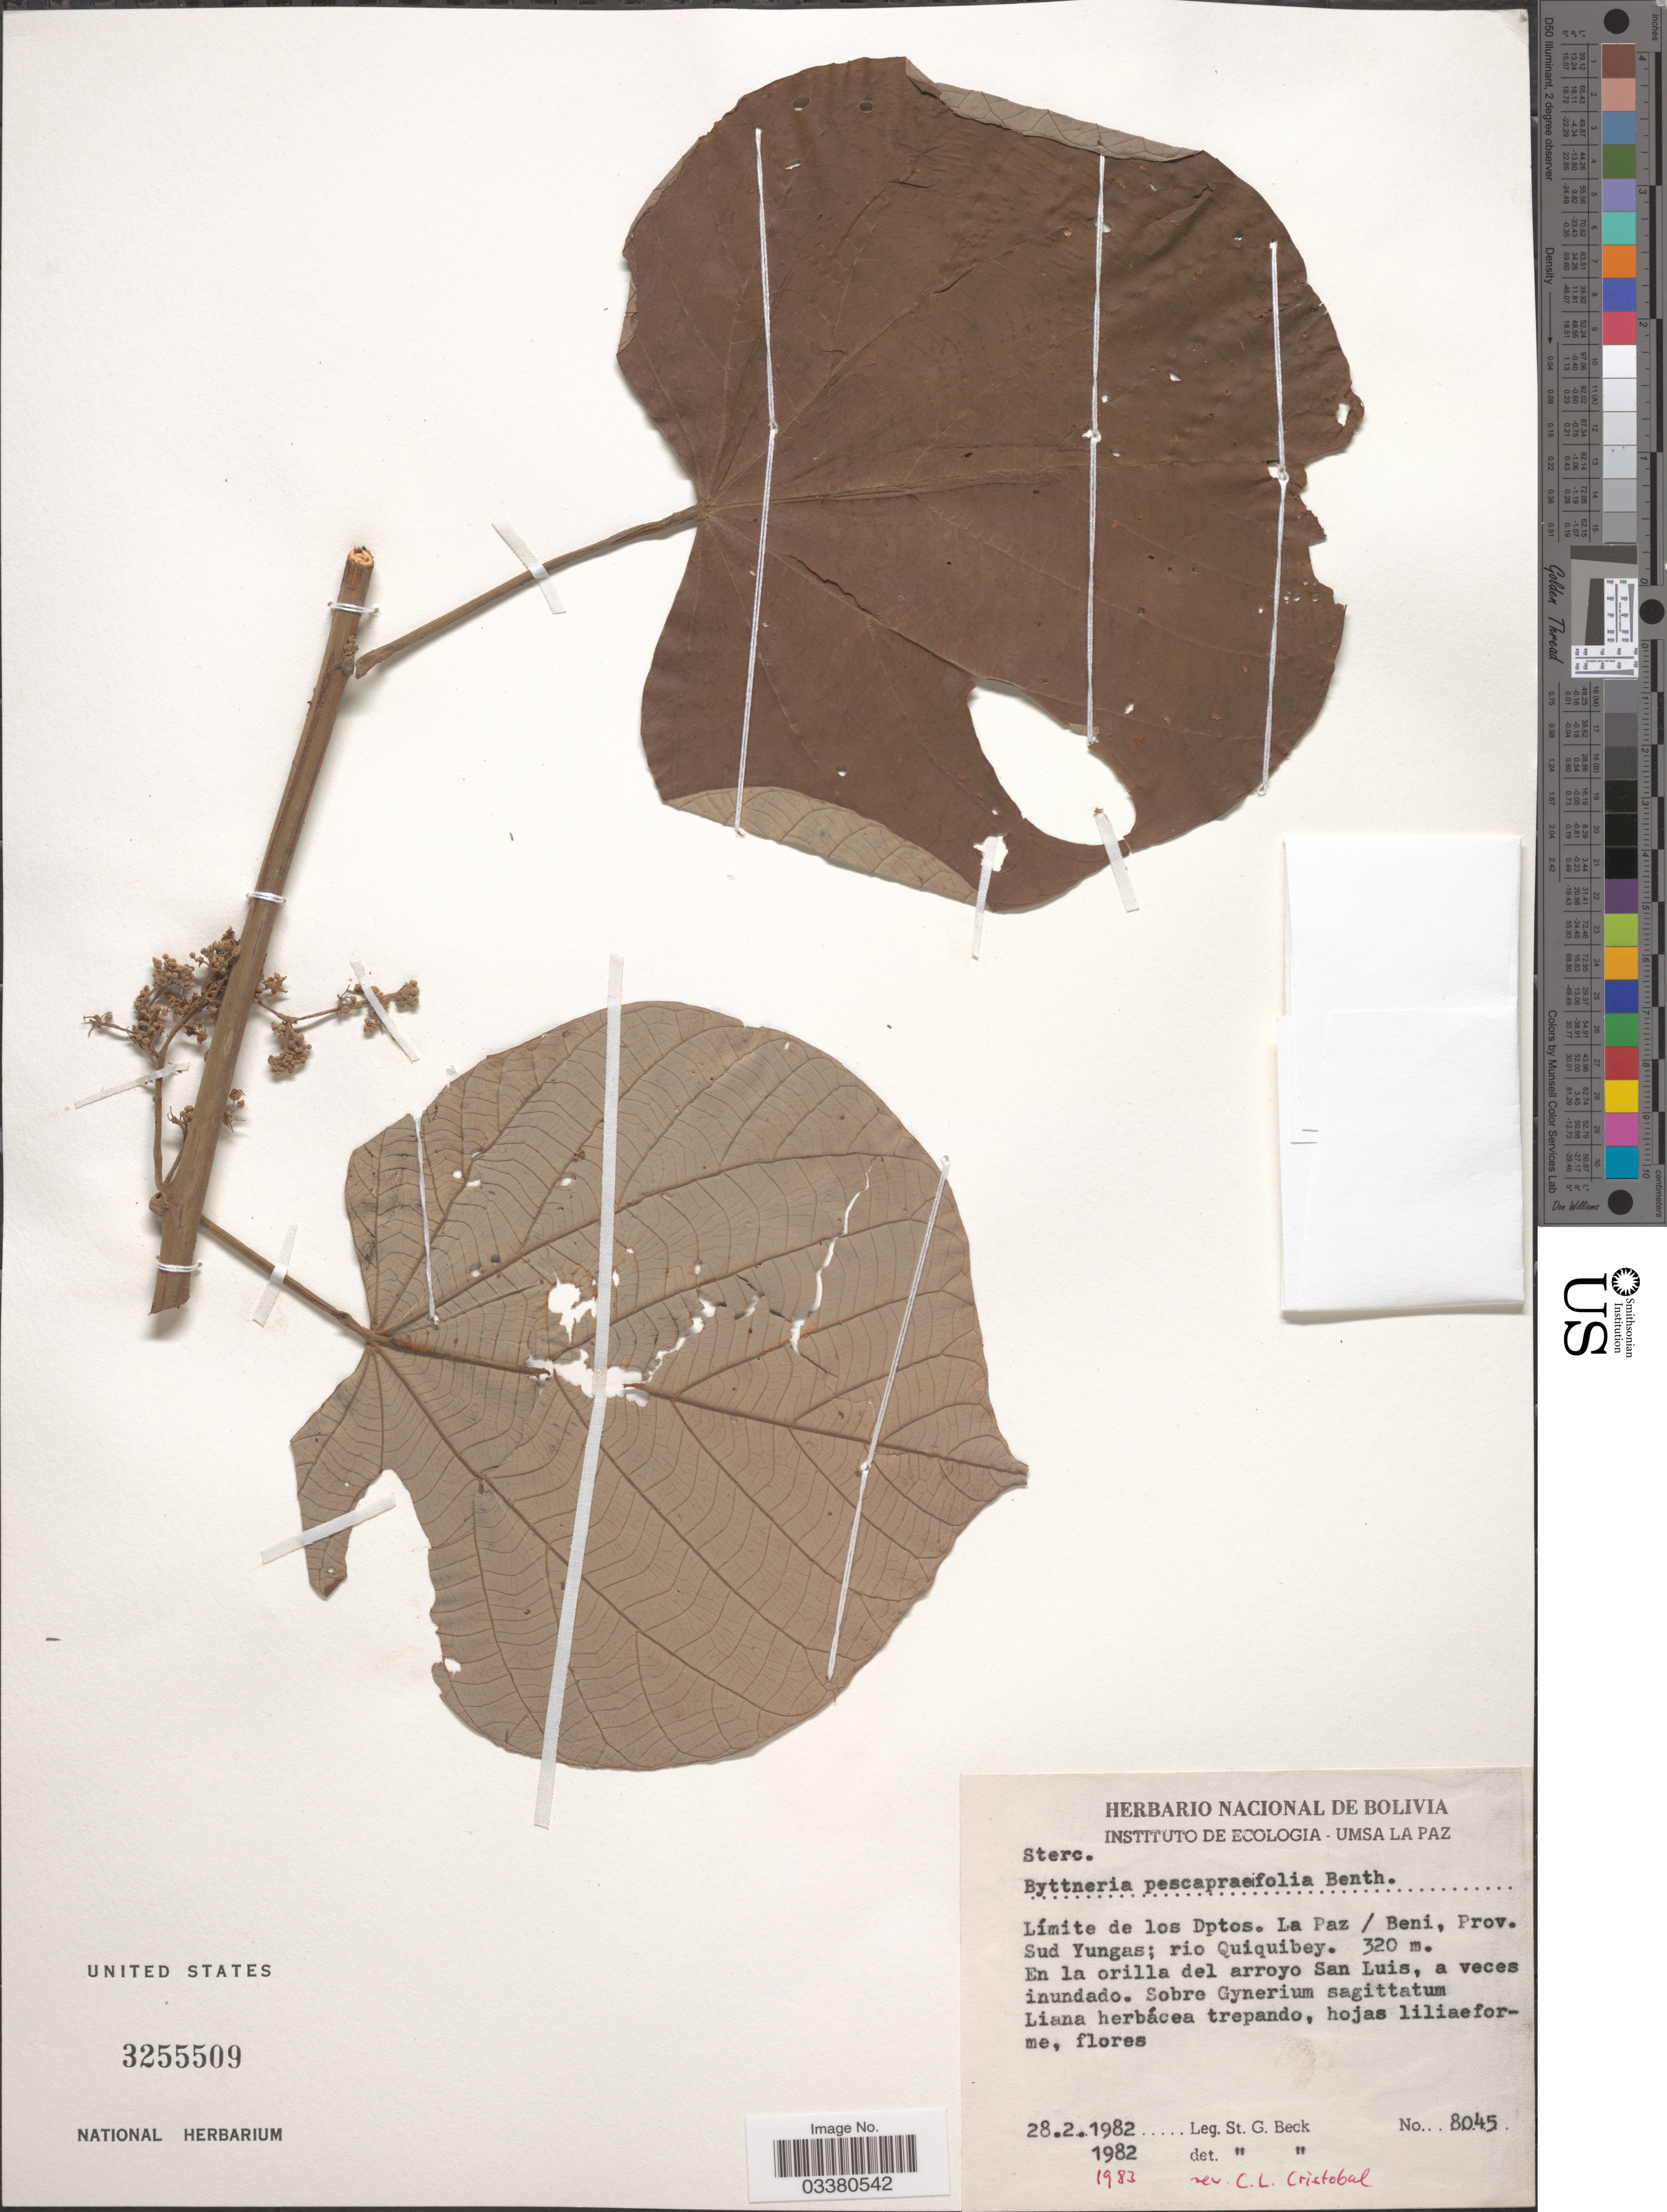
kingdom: Plantae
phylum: Tracheophyta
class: Magnoliopsida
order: Malvales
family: Malvaceae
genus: Byttneria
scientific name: Byttneria pescapriifolia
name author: Britton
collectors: S. G. Beck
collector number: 8045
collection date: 1982-02-28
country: Bolivia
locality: Límite de los Dptos. La Paz / Beni, Prov. Sud Yungas; rio Quiquibey. En la orilla del arroyo San Luis, a veces inundado.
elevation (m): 320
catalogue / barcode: US 3255509